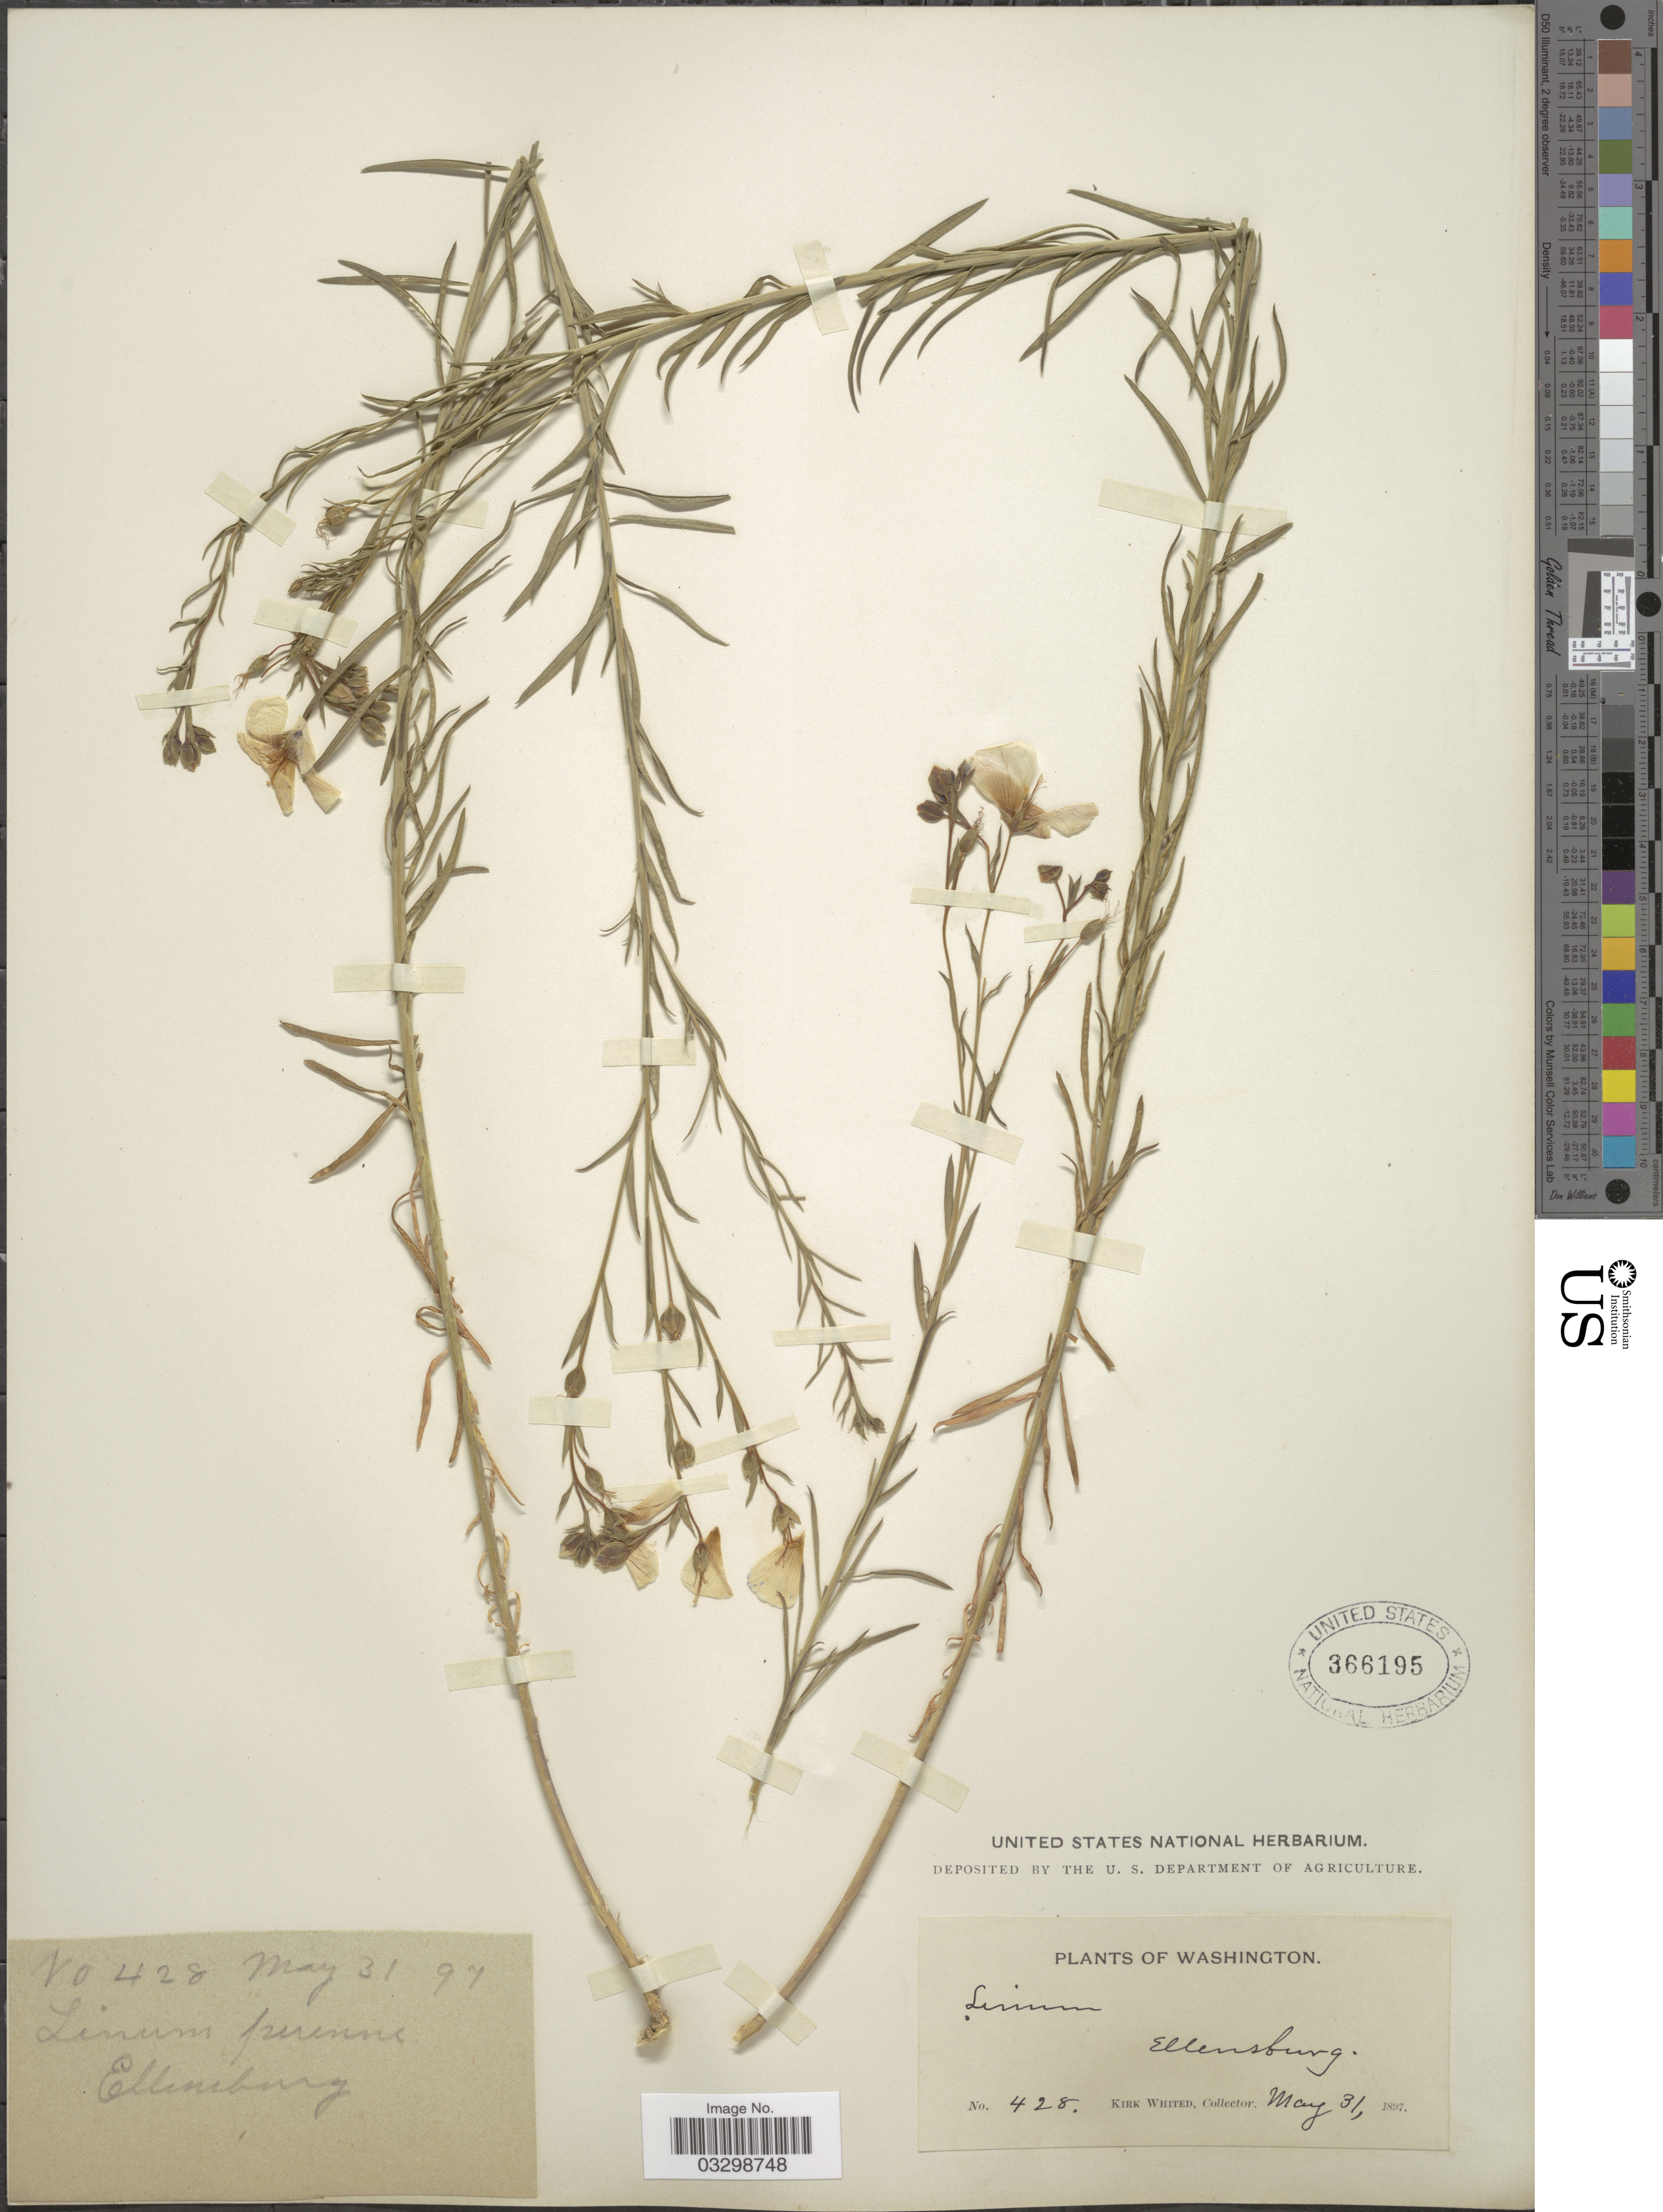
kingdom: Plantae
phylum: Tracheophyta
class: Magnoliopsida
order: Malpighiales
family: Linaceae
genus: Linum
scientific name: Linum lewisii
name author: Pursh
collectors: K. Whited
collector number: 428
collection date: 1897-05-31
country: United States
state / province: Washington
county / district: Kittitas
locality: Ellensburg.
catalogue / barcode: US 366195